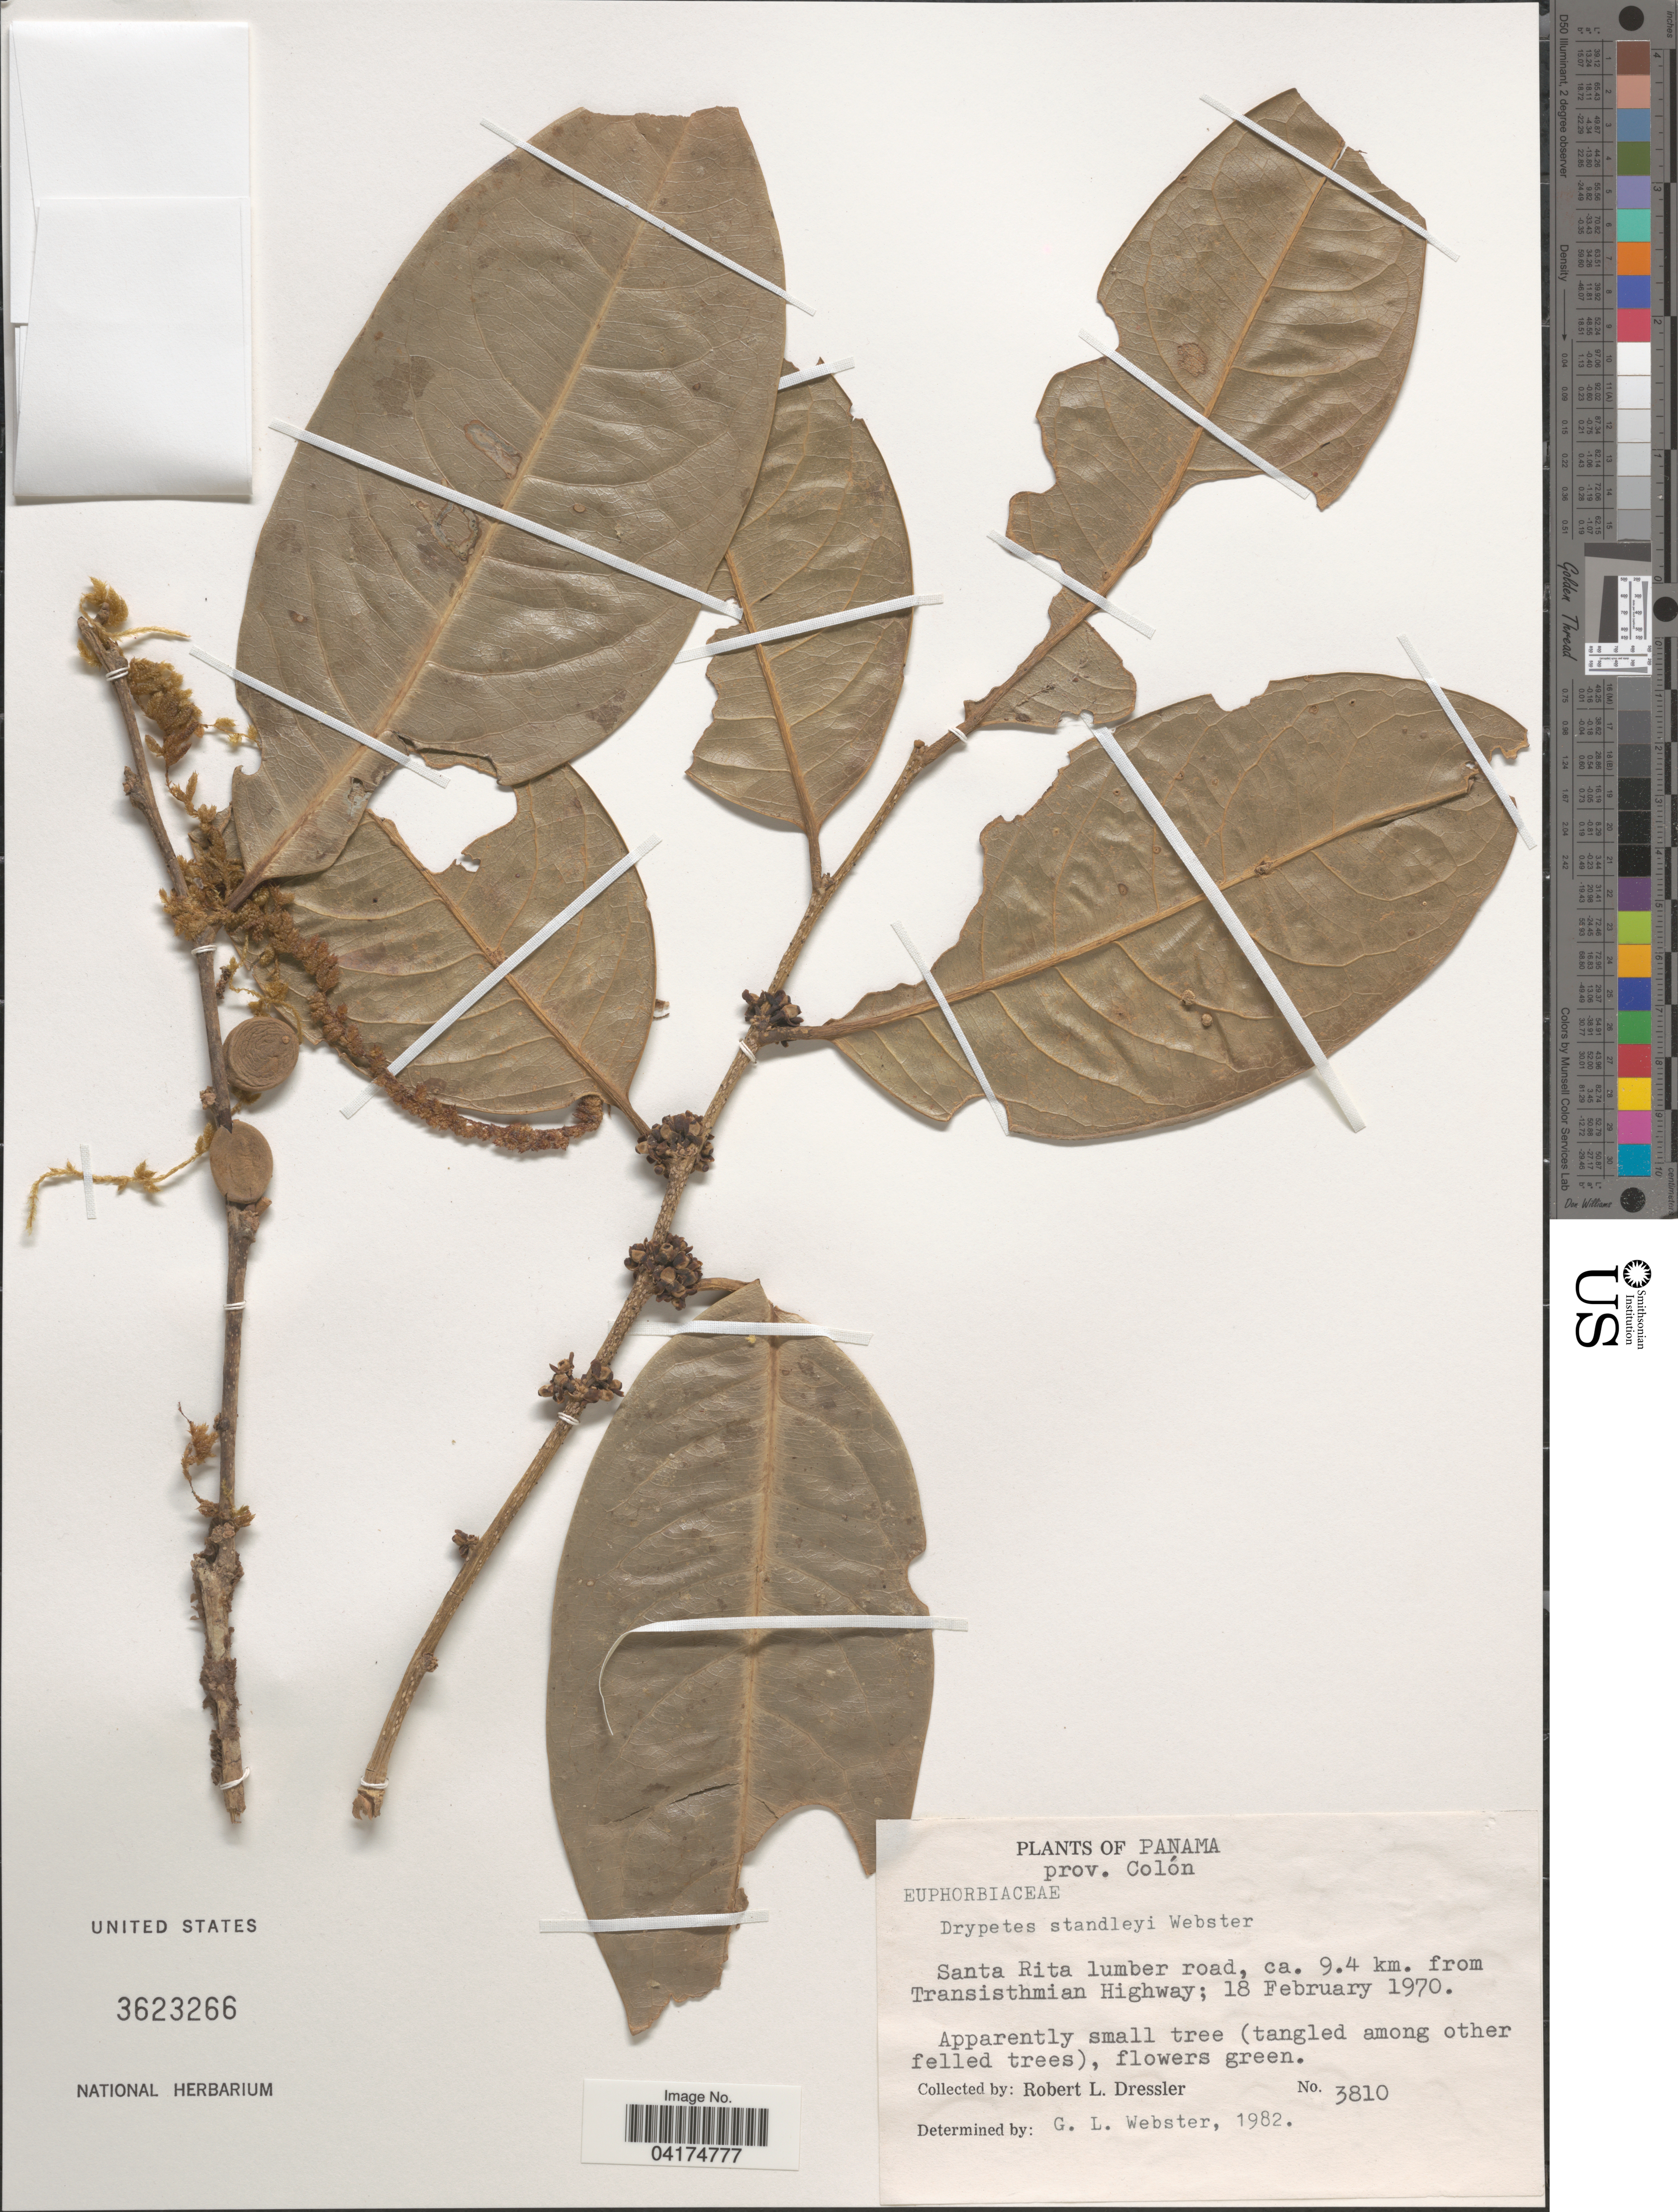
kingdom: Plantae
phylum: Tracheophyta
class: Magnoliopsida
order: Malpighiales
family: Putranjivaceae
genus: Drypetes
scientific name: Drypetes standleyi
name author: G.L. Webster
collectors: R. Dressler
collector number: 3810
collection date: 1970-02-18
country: Panama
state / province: Colón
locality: Santa Rita lumber road, ca. 9.4 km. from Transisthmian Highway.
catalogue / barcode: US 3623266